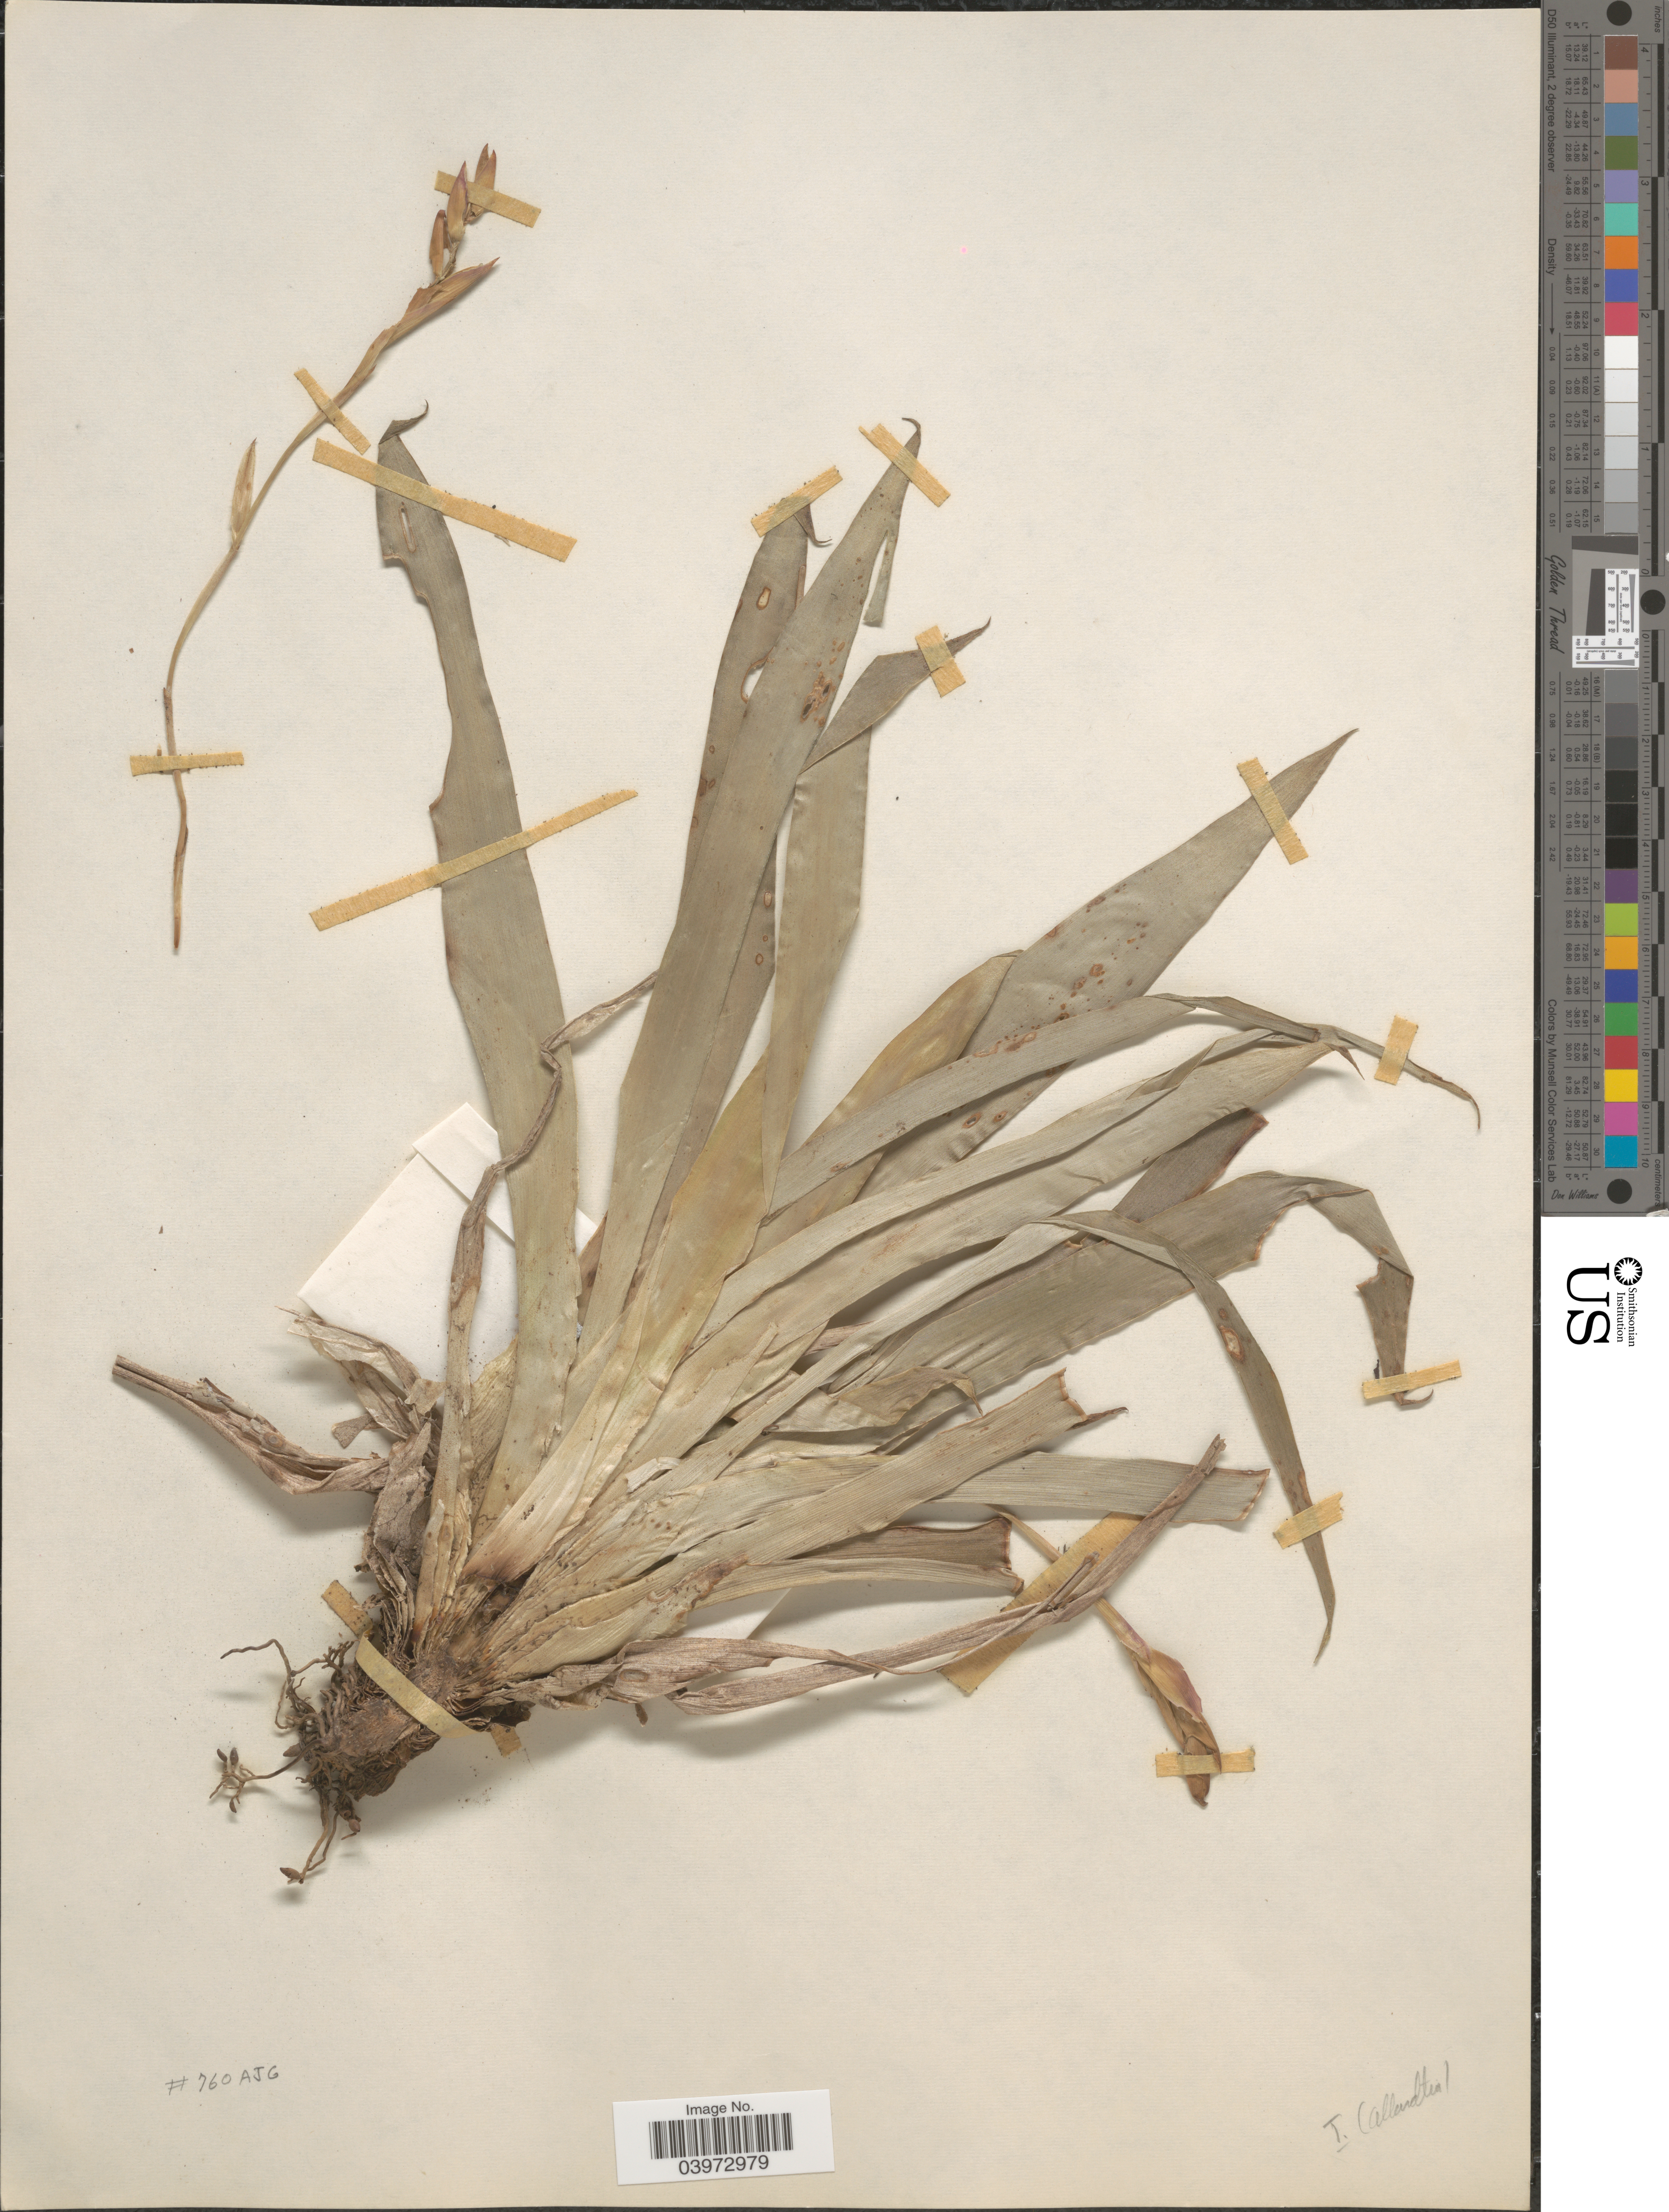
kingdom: Plantae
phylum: Tracheophyta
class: Liliopsida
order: Poales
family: Bromeliaceae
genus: Tillandsia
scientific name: Tillandsia complanata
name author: Benth.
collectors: A. J. G.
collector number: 769?